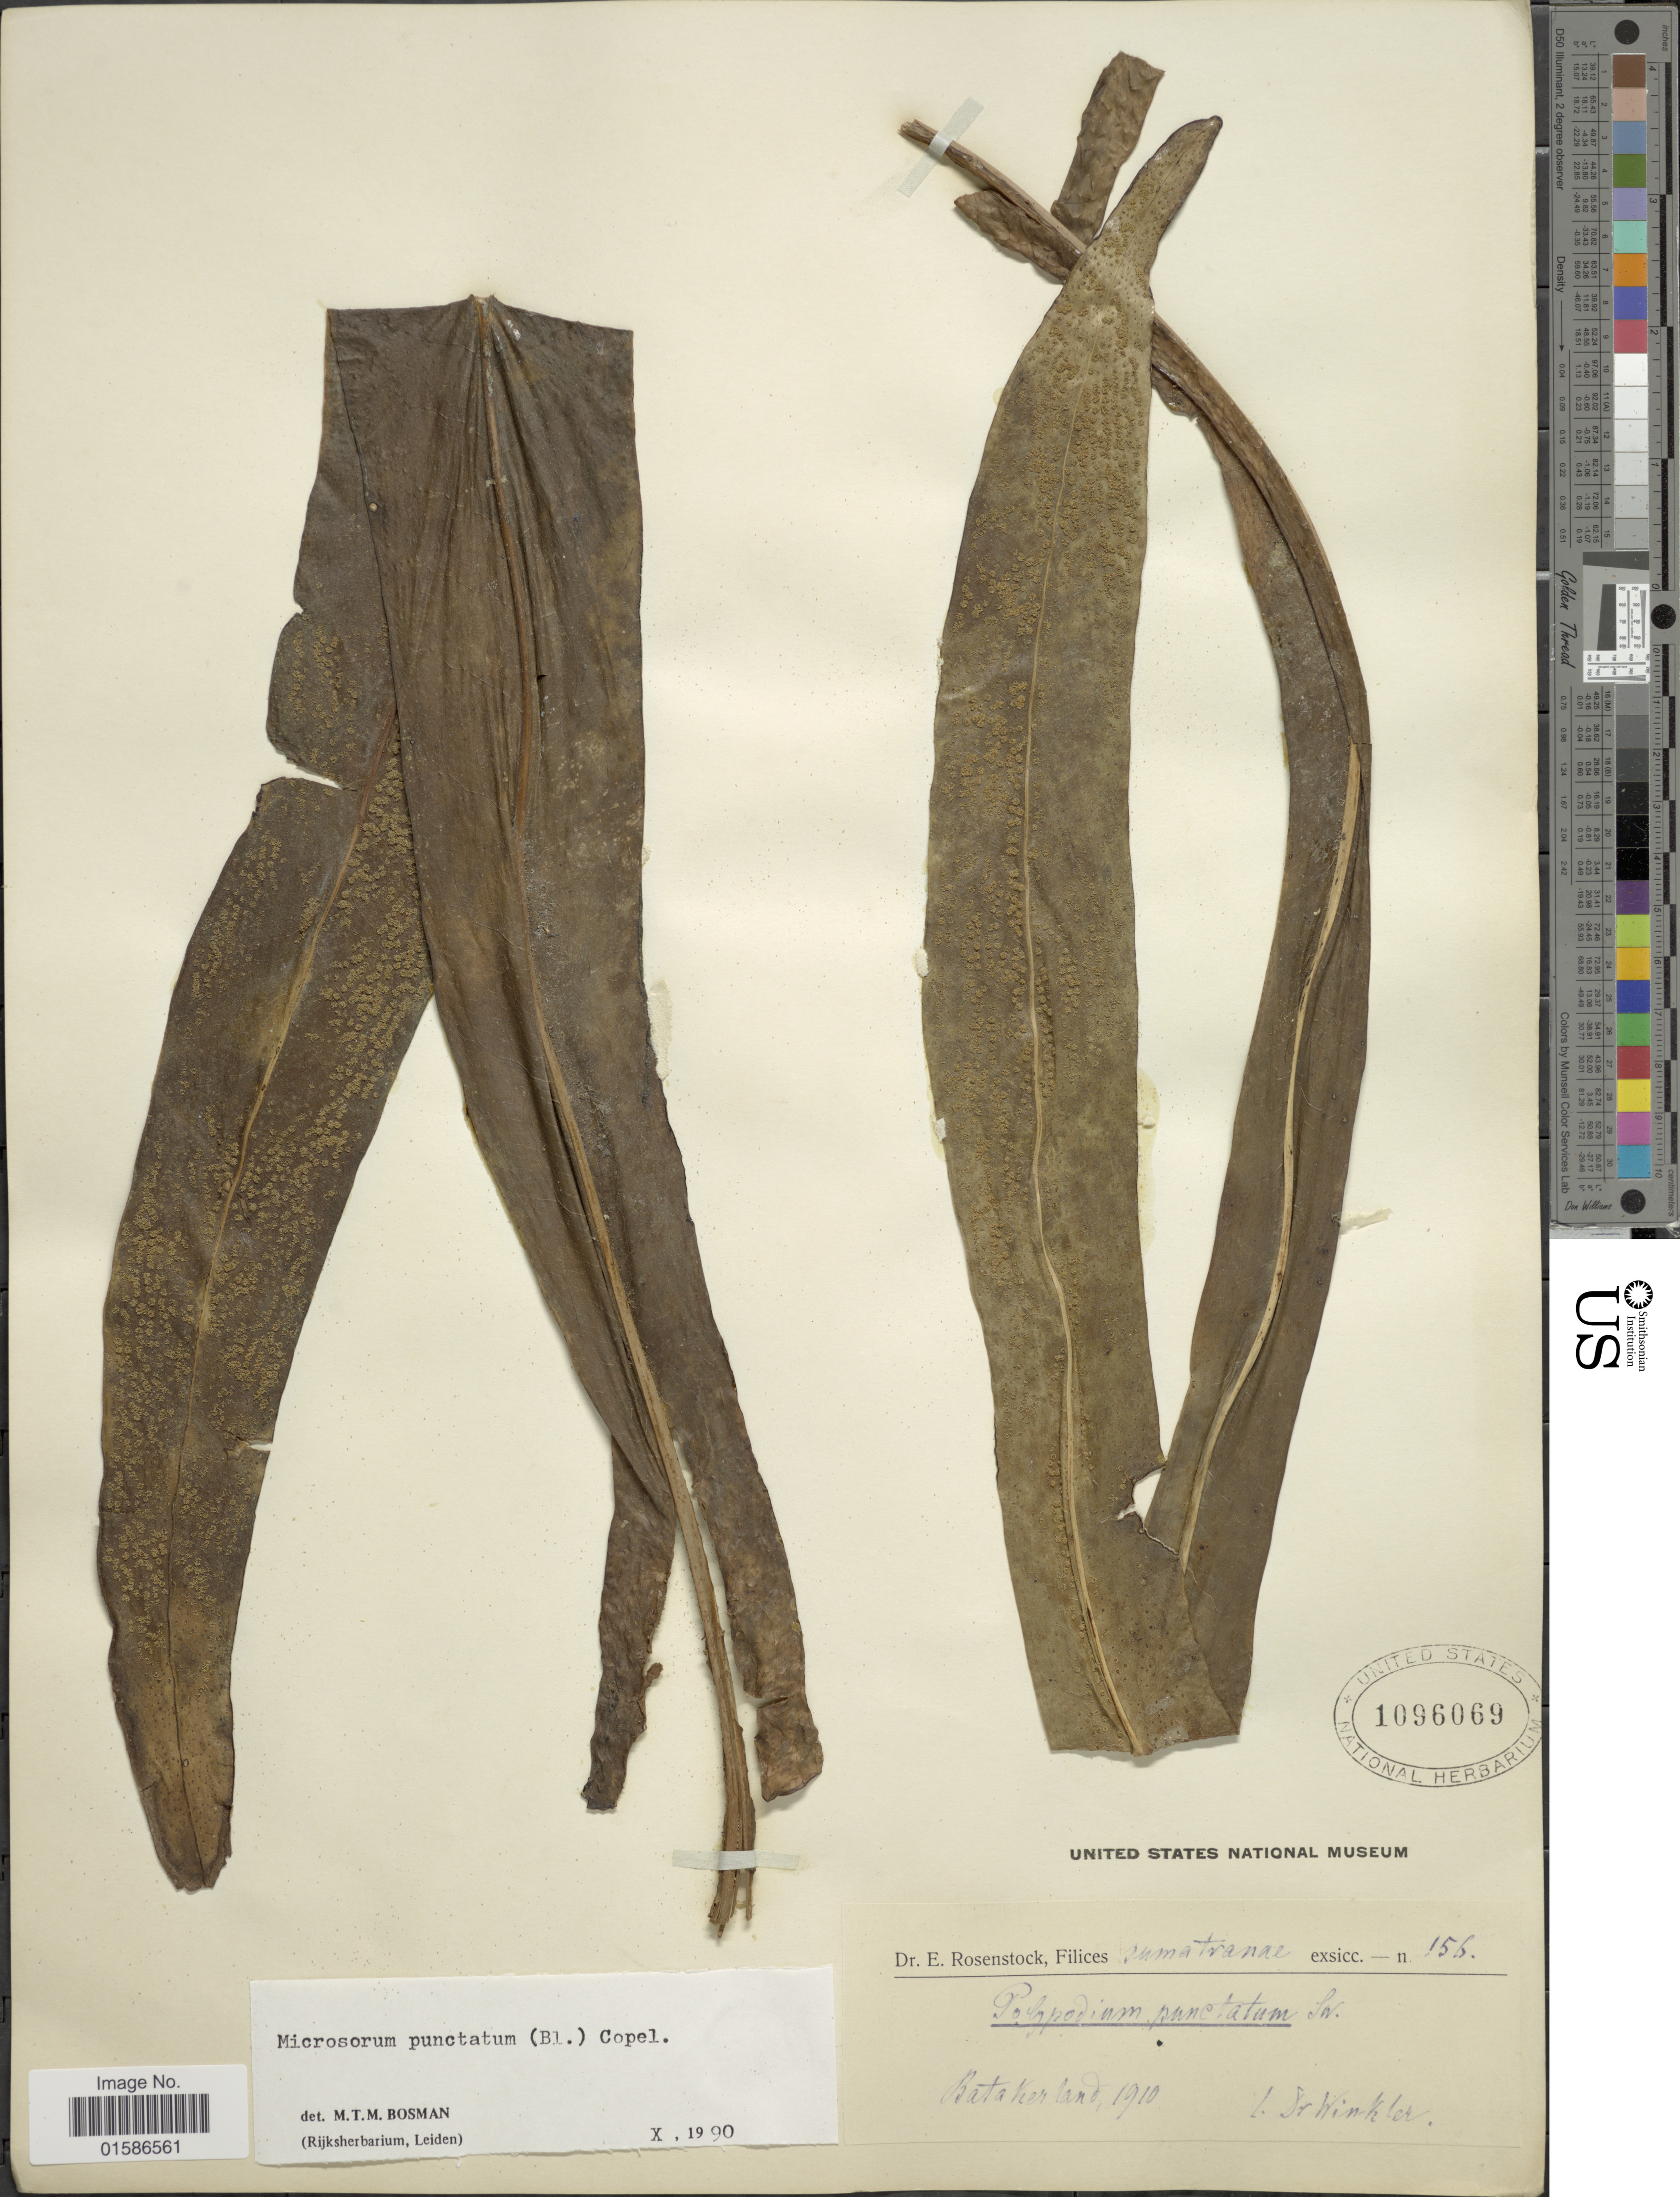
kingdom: Plantae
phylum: Tracheophyta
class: Polypodiopsida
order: Polypodiales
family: Polypodiaceae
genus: Microsorum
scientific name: Microsorum punctatum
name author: (L.) Copel.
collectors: -. Winkler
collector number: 156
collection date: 1910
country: Indonesia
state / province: Sumatra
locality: Batakerland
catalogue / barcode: US 1096069